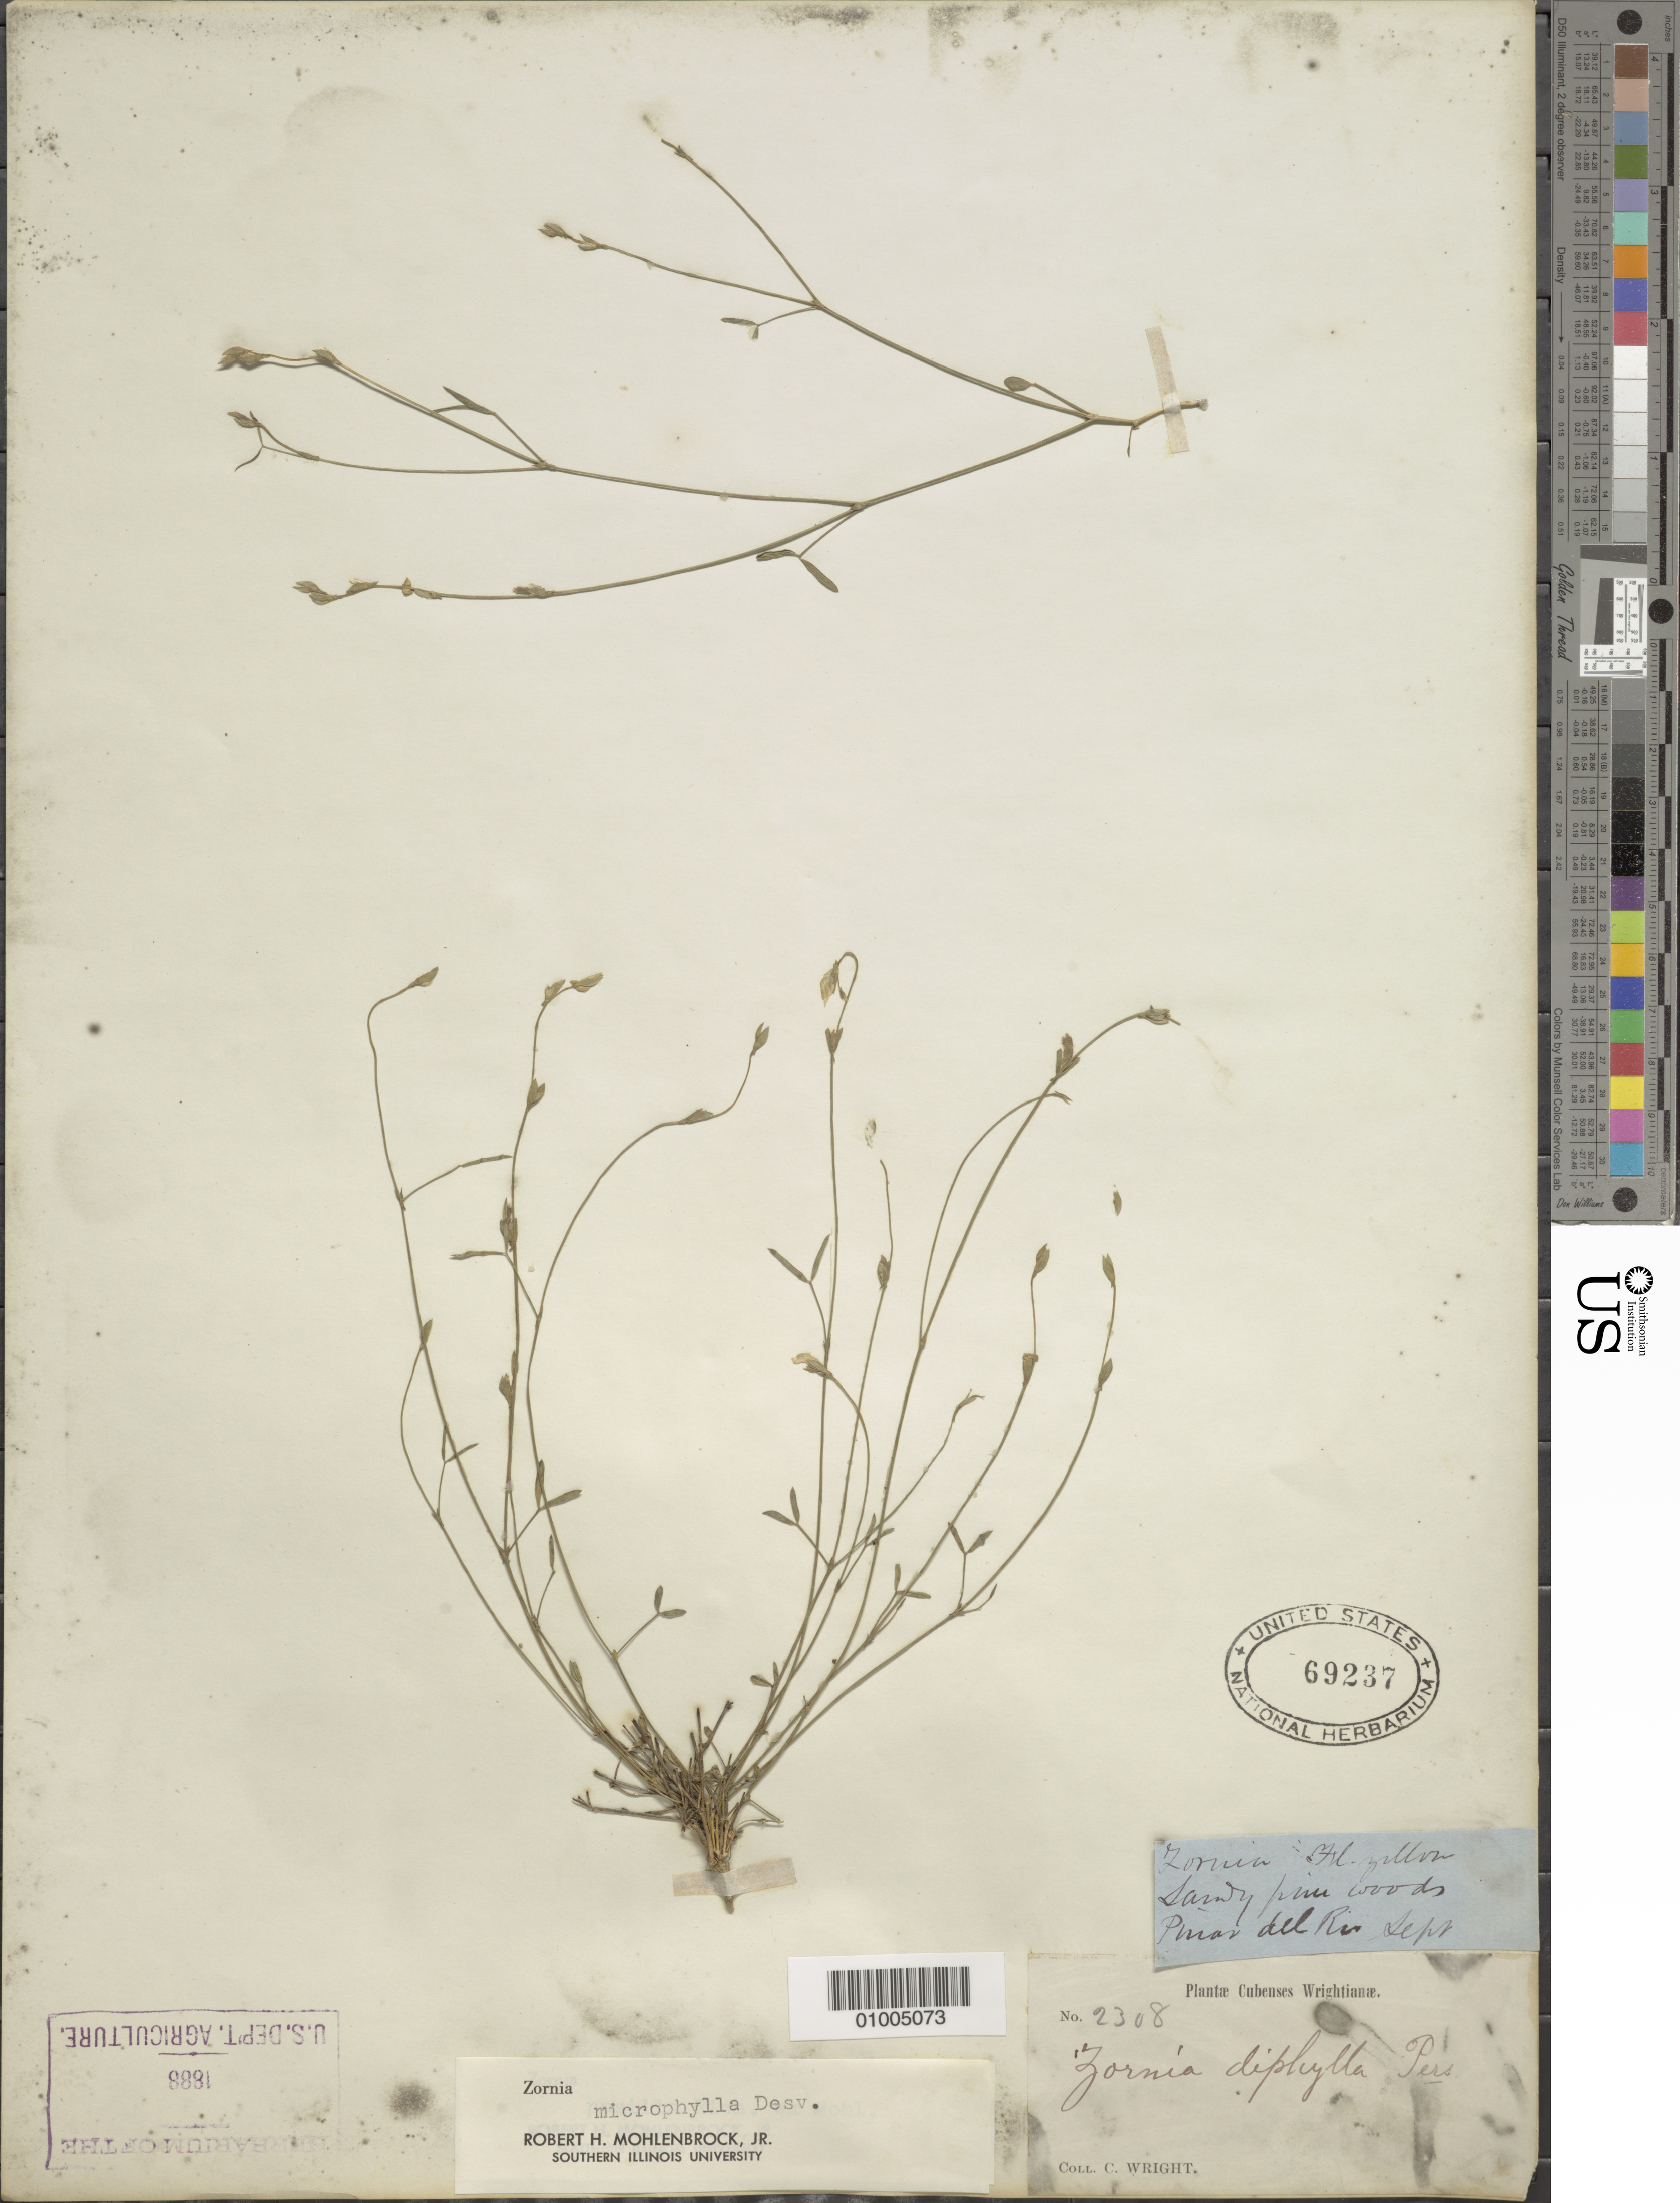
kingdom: Plantae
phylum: Tracheophyta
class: Magnoliopsida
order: Fabales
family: Fabaceae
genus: Zornia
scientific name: Zornia microphylla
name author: Desv.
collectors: C. Wright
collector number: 2308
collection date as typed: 1811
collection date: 1811/1885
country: Cuba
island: Cuba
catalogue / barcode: US 69237